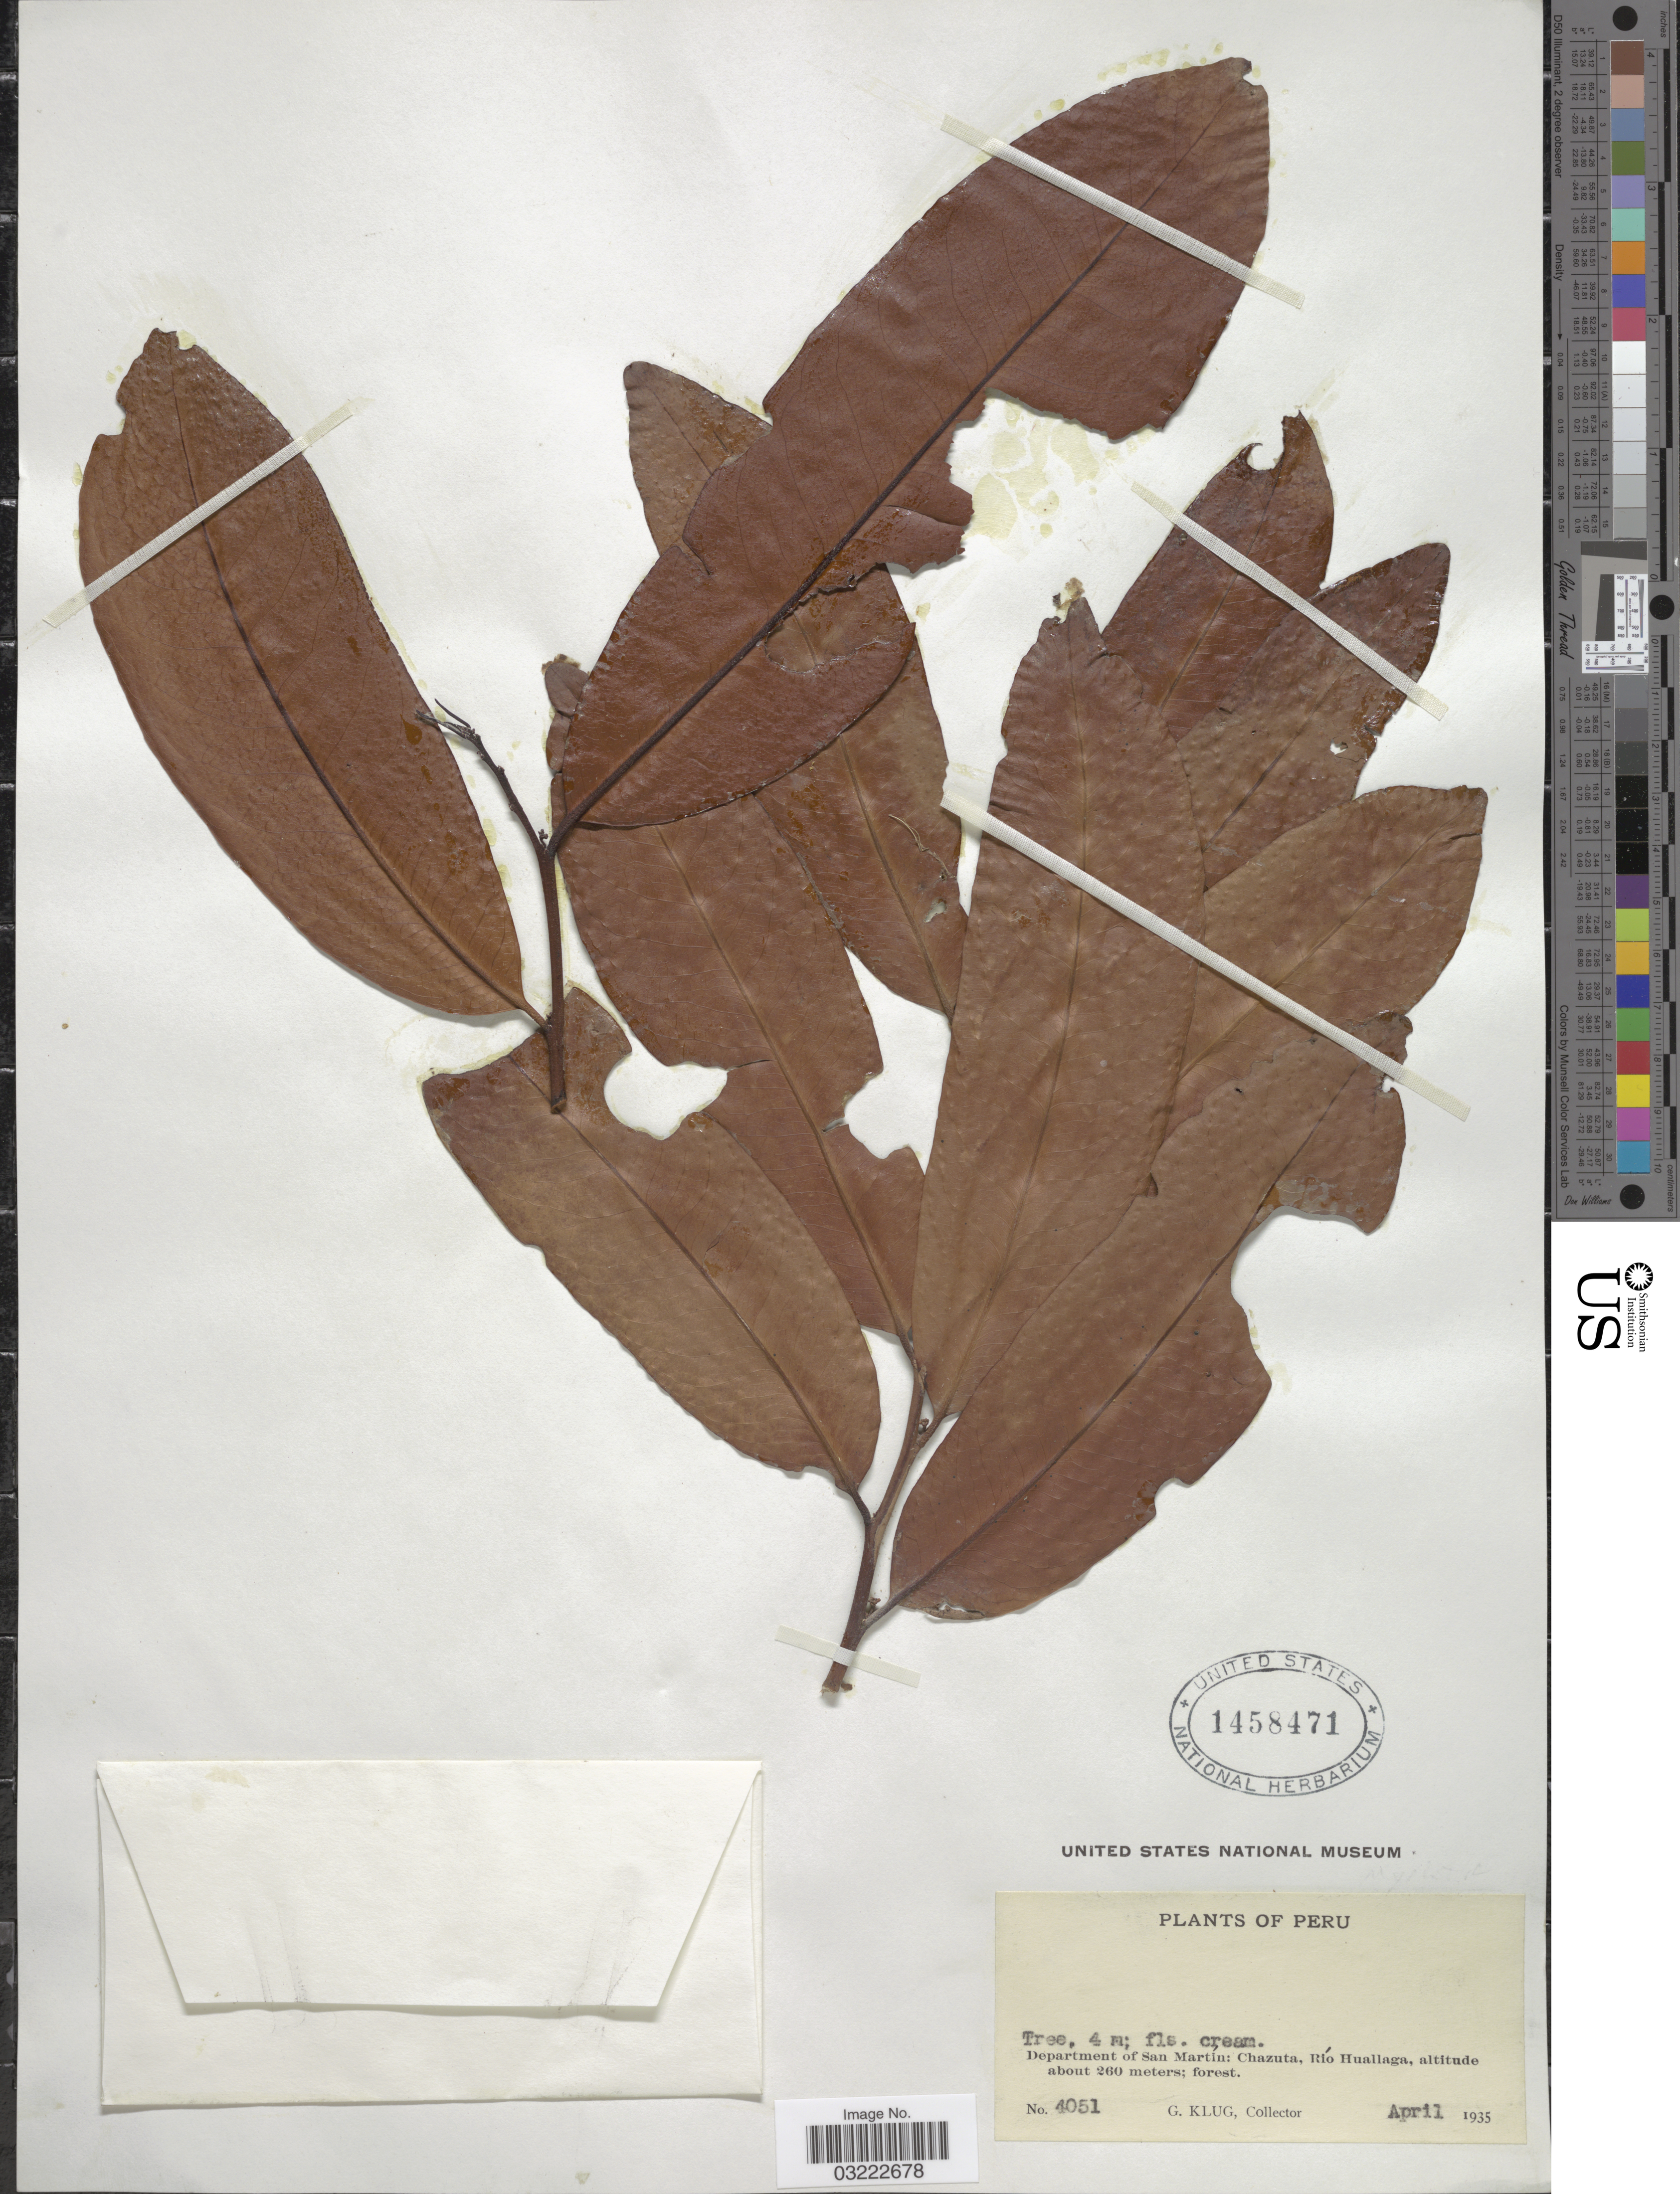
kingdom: Plantae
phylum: Tracheophyta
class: Magnoliopsida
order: Malpighiales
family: Salicaceae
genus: Casearia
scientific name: Casearia resinifera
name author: Spruce ex Eichler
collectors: G. Klug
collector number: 4051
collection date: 1935-04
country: Peru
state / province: San Martín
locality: Department of San Martin: Chazuta, Río Huallaga.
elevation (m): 260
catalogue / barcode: US 1458471